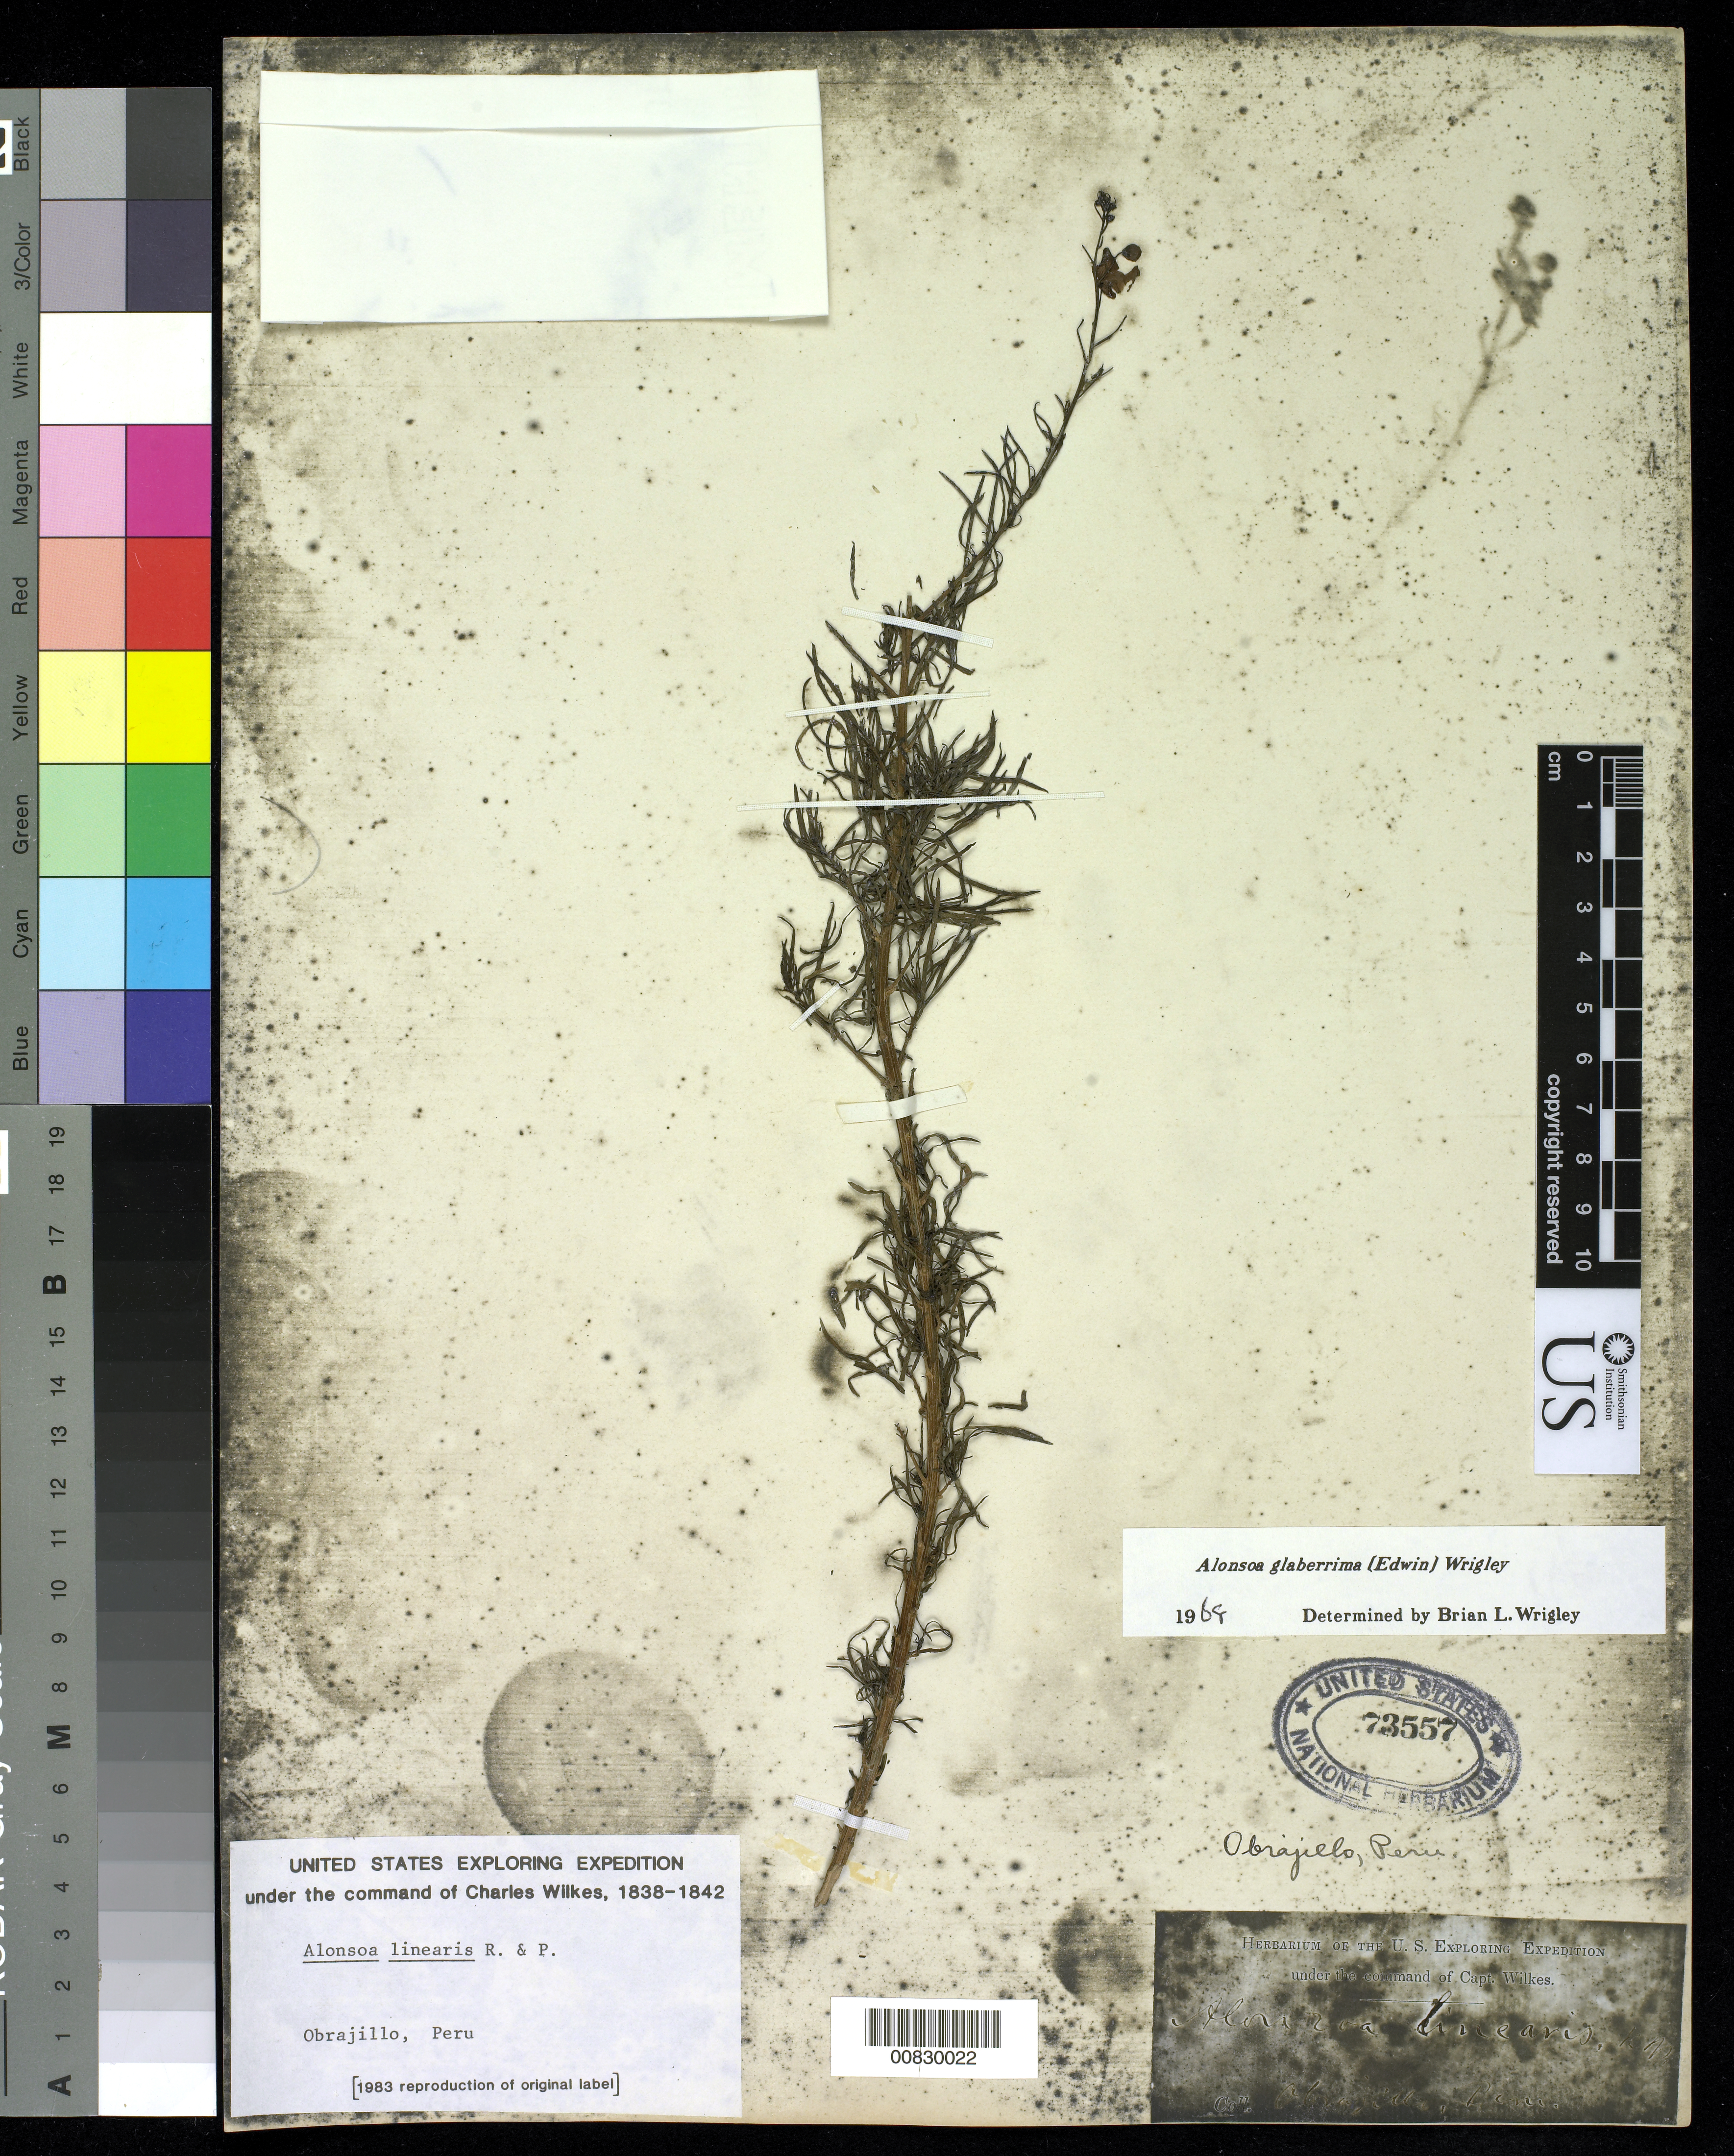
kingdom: Plantae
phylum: Tracheophyta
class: Magnoliopsida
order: Lamiales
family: Scrophulariaceae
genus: Alonsoa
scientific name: Alonsoa linearis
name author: (Jacq.) Ruiz & Pav.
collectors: Wilkes Explor. Exped.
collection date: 1838/1842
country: Peru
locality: Obrajillo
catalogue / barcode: US 73557